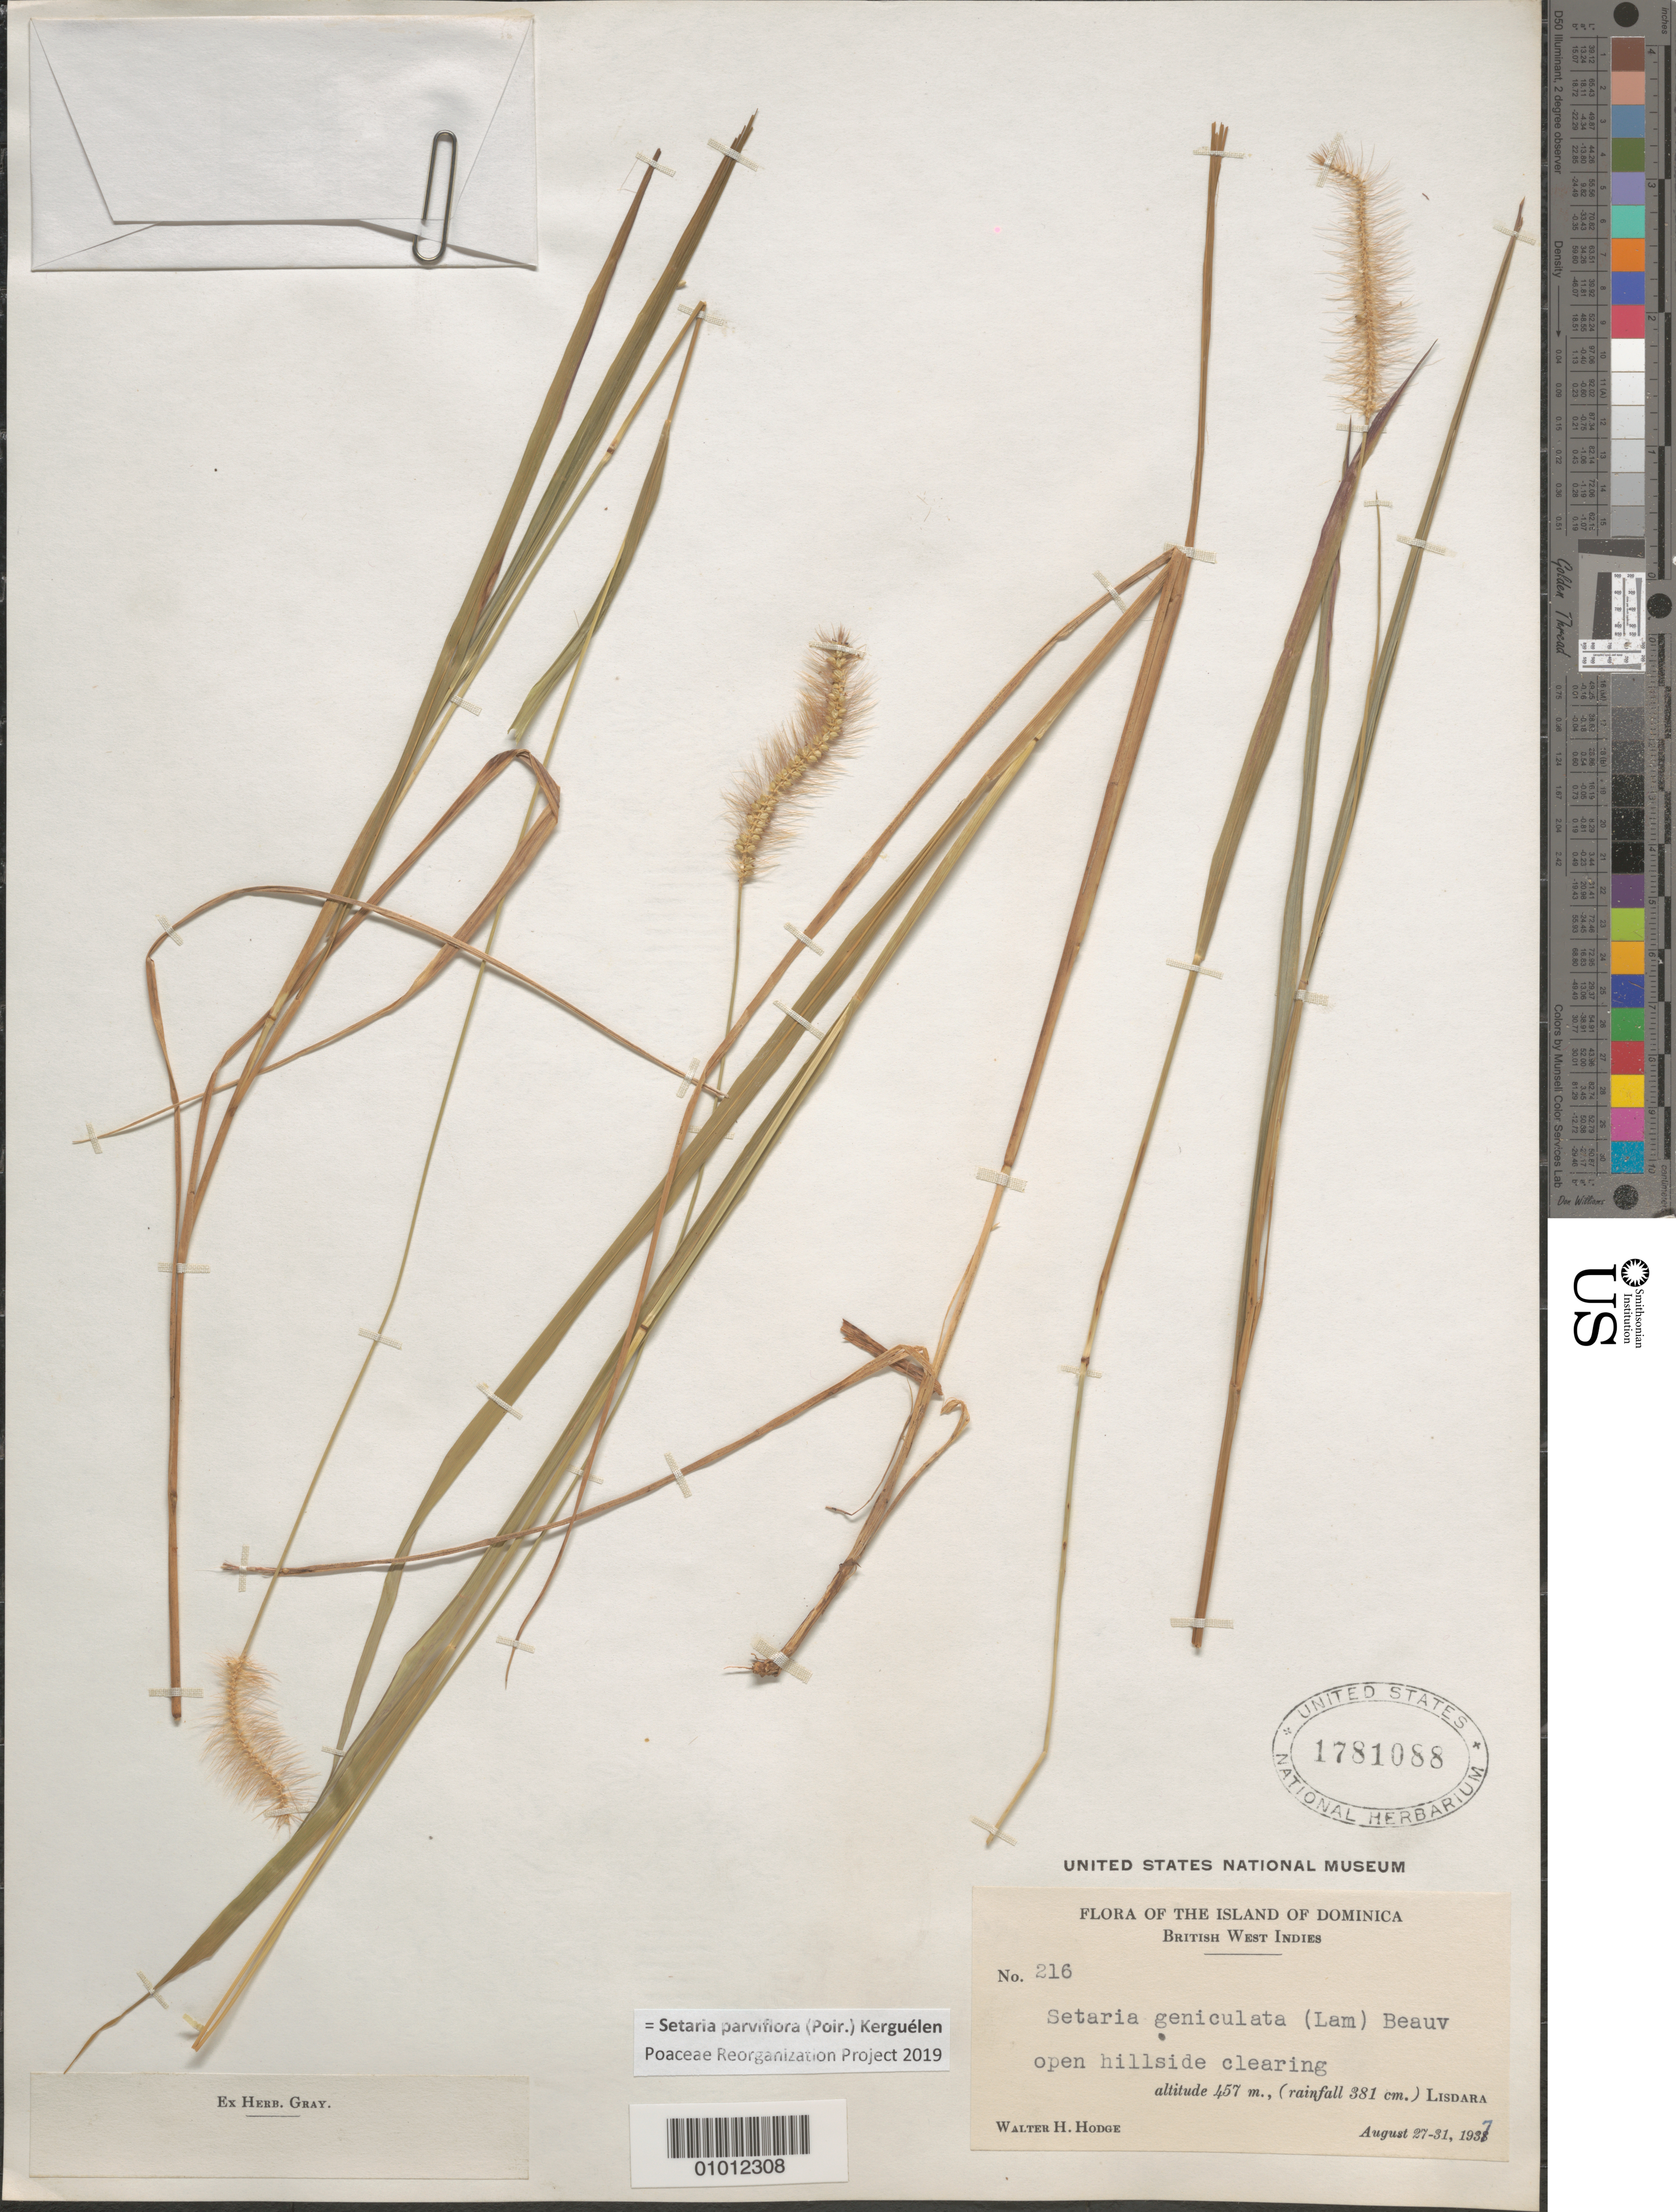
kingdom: Plantae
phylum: Tracheophyta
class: Liliopsida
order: Poales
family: Poaceae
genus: Setaria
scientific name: Setaria parviflora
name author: (Poir.) Kerguélen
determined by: Poaceae Reorganization Project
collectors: W. Hodge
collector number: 216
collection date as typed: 27 Aug 1937 to 31 Aug 1937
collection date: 1937-08-27/1937-08-31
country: Dominica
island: Dominica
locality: Lisdara.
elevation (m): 457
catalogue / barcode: US 1781088